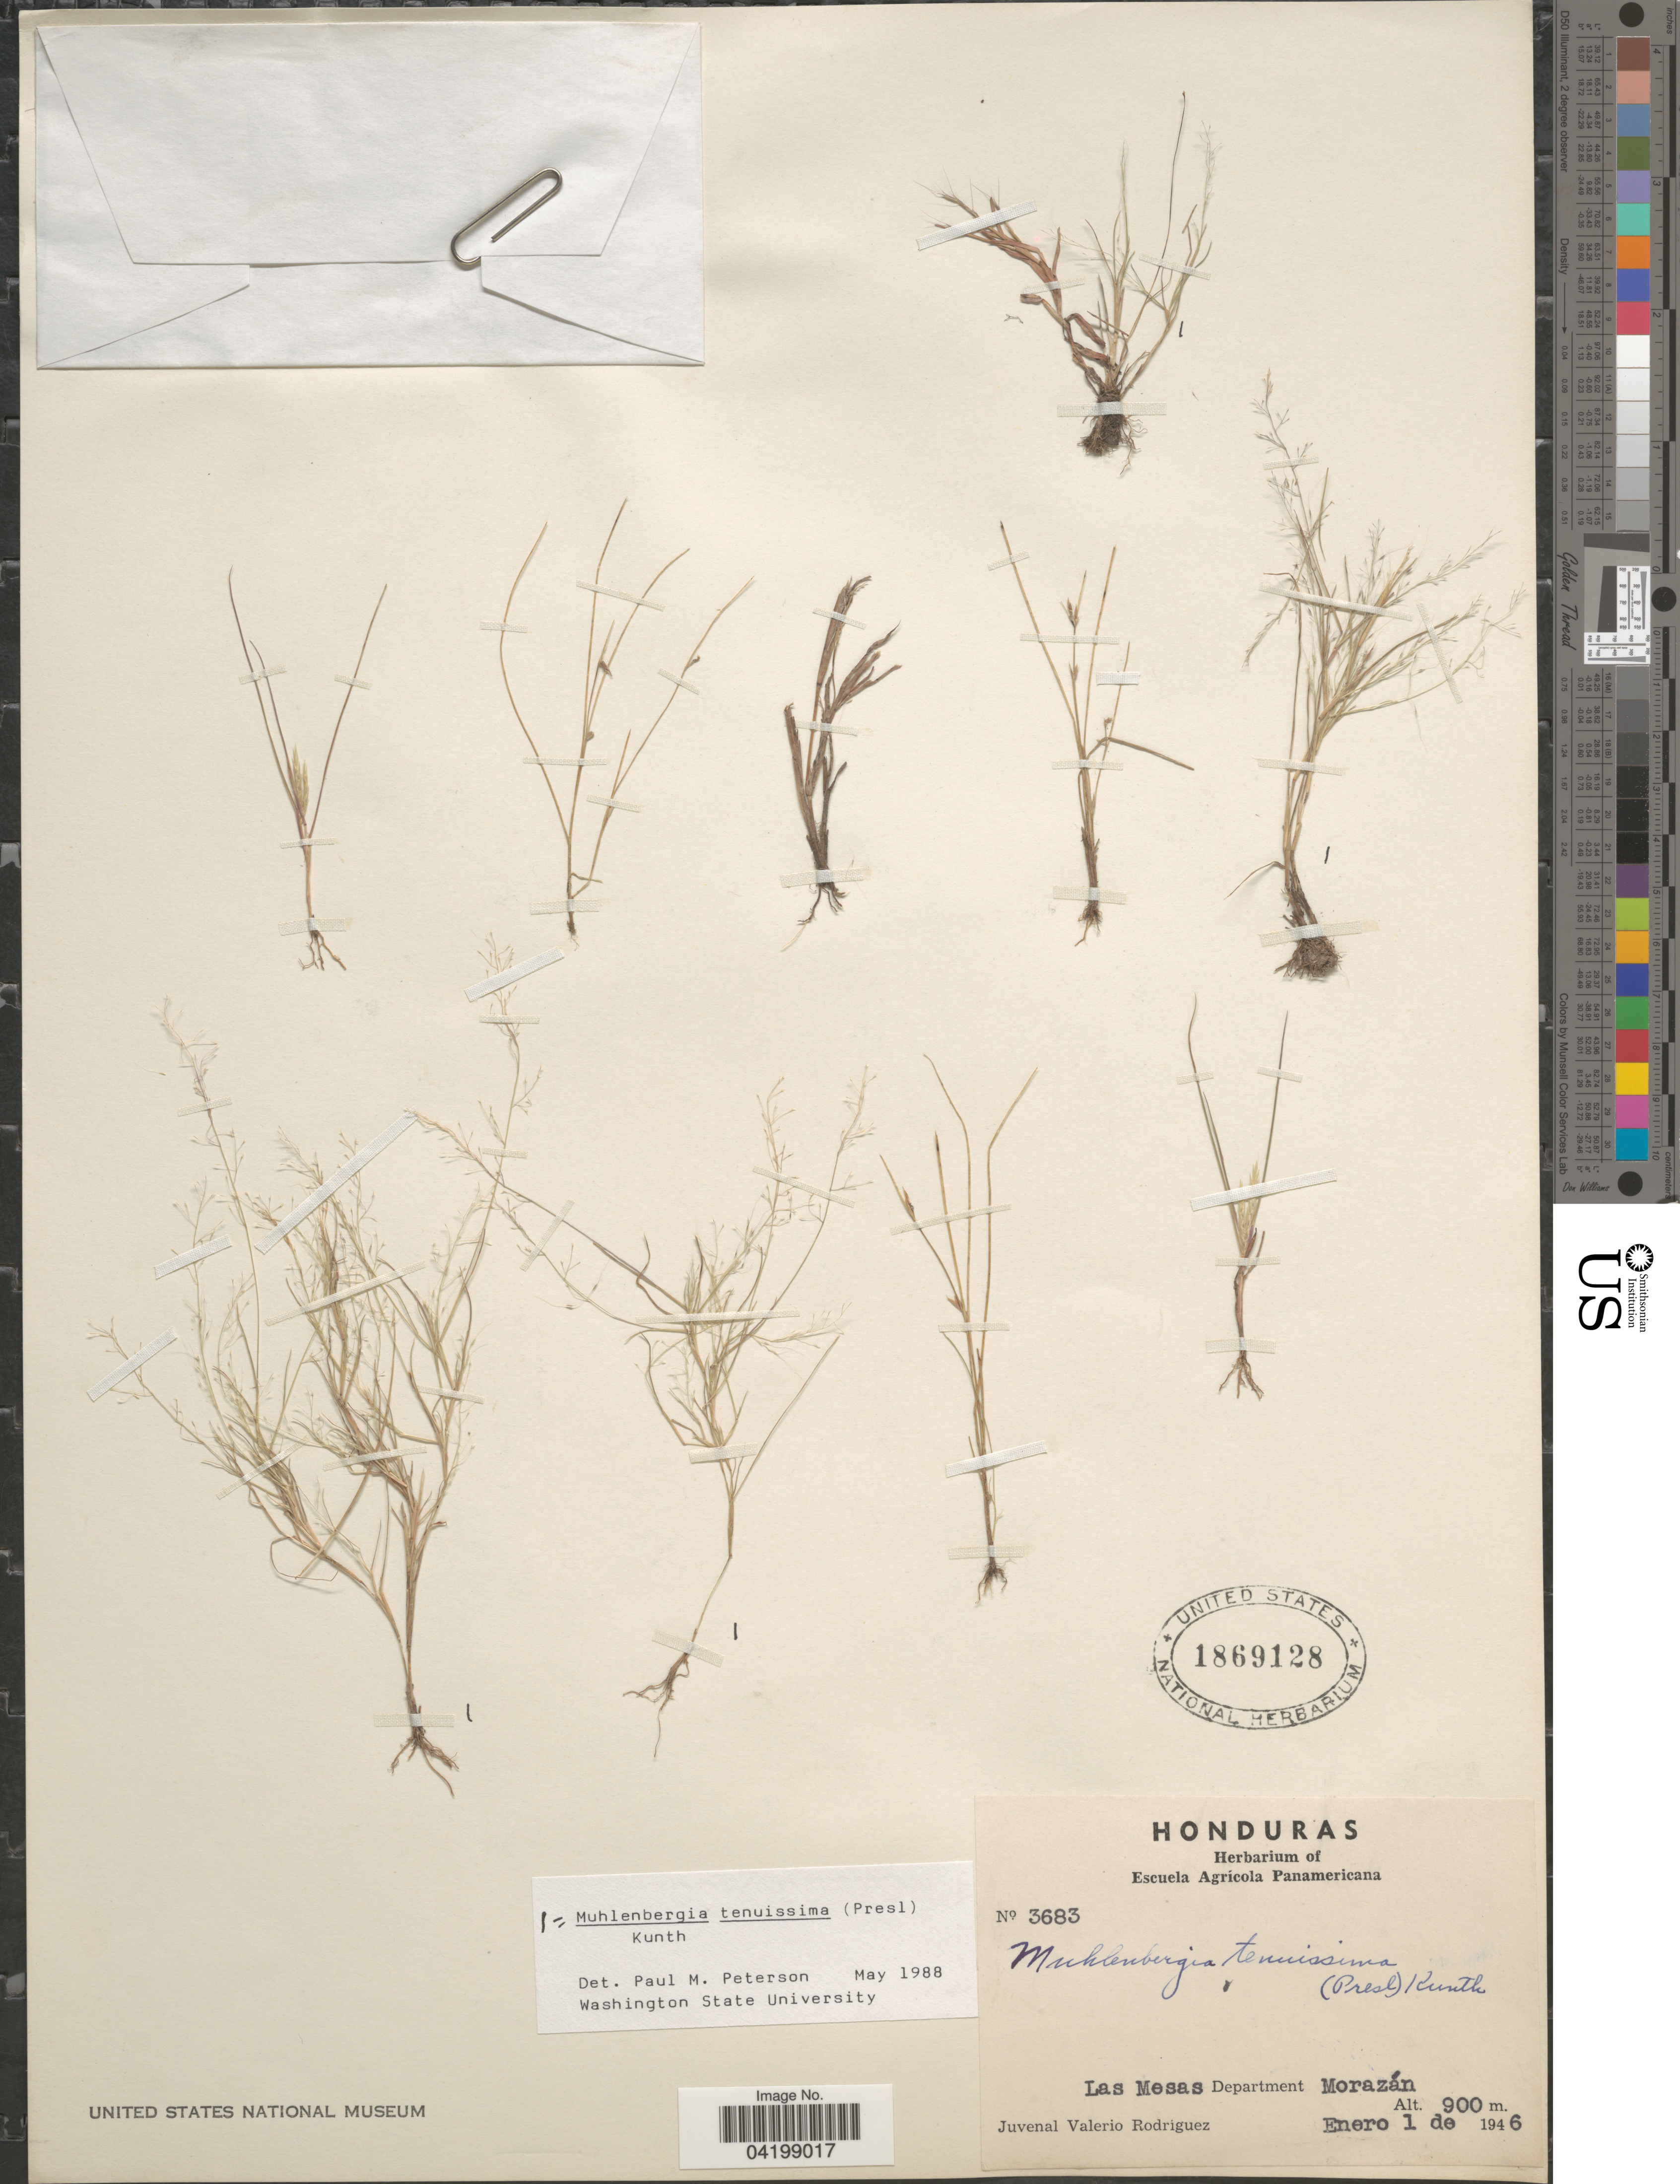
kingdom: Plantae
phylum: Tracheophyta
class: Liliopsida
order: Poales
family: Poaceae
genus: Muhlenbergia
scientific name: Muhlenbergia tenuissima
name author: (J. Presl) Kunth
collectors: J. Valerio R.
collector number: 3683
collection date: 1946-01-01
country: Honduras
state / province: Fco. Morazán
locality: Las Mesas Department Morazán.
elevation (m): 900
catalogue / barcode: US 1869128